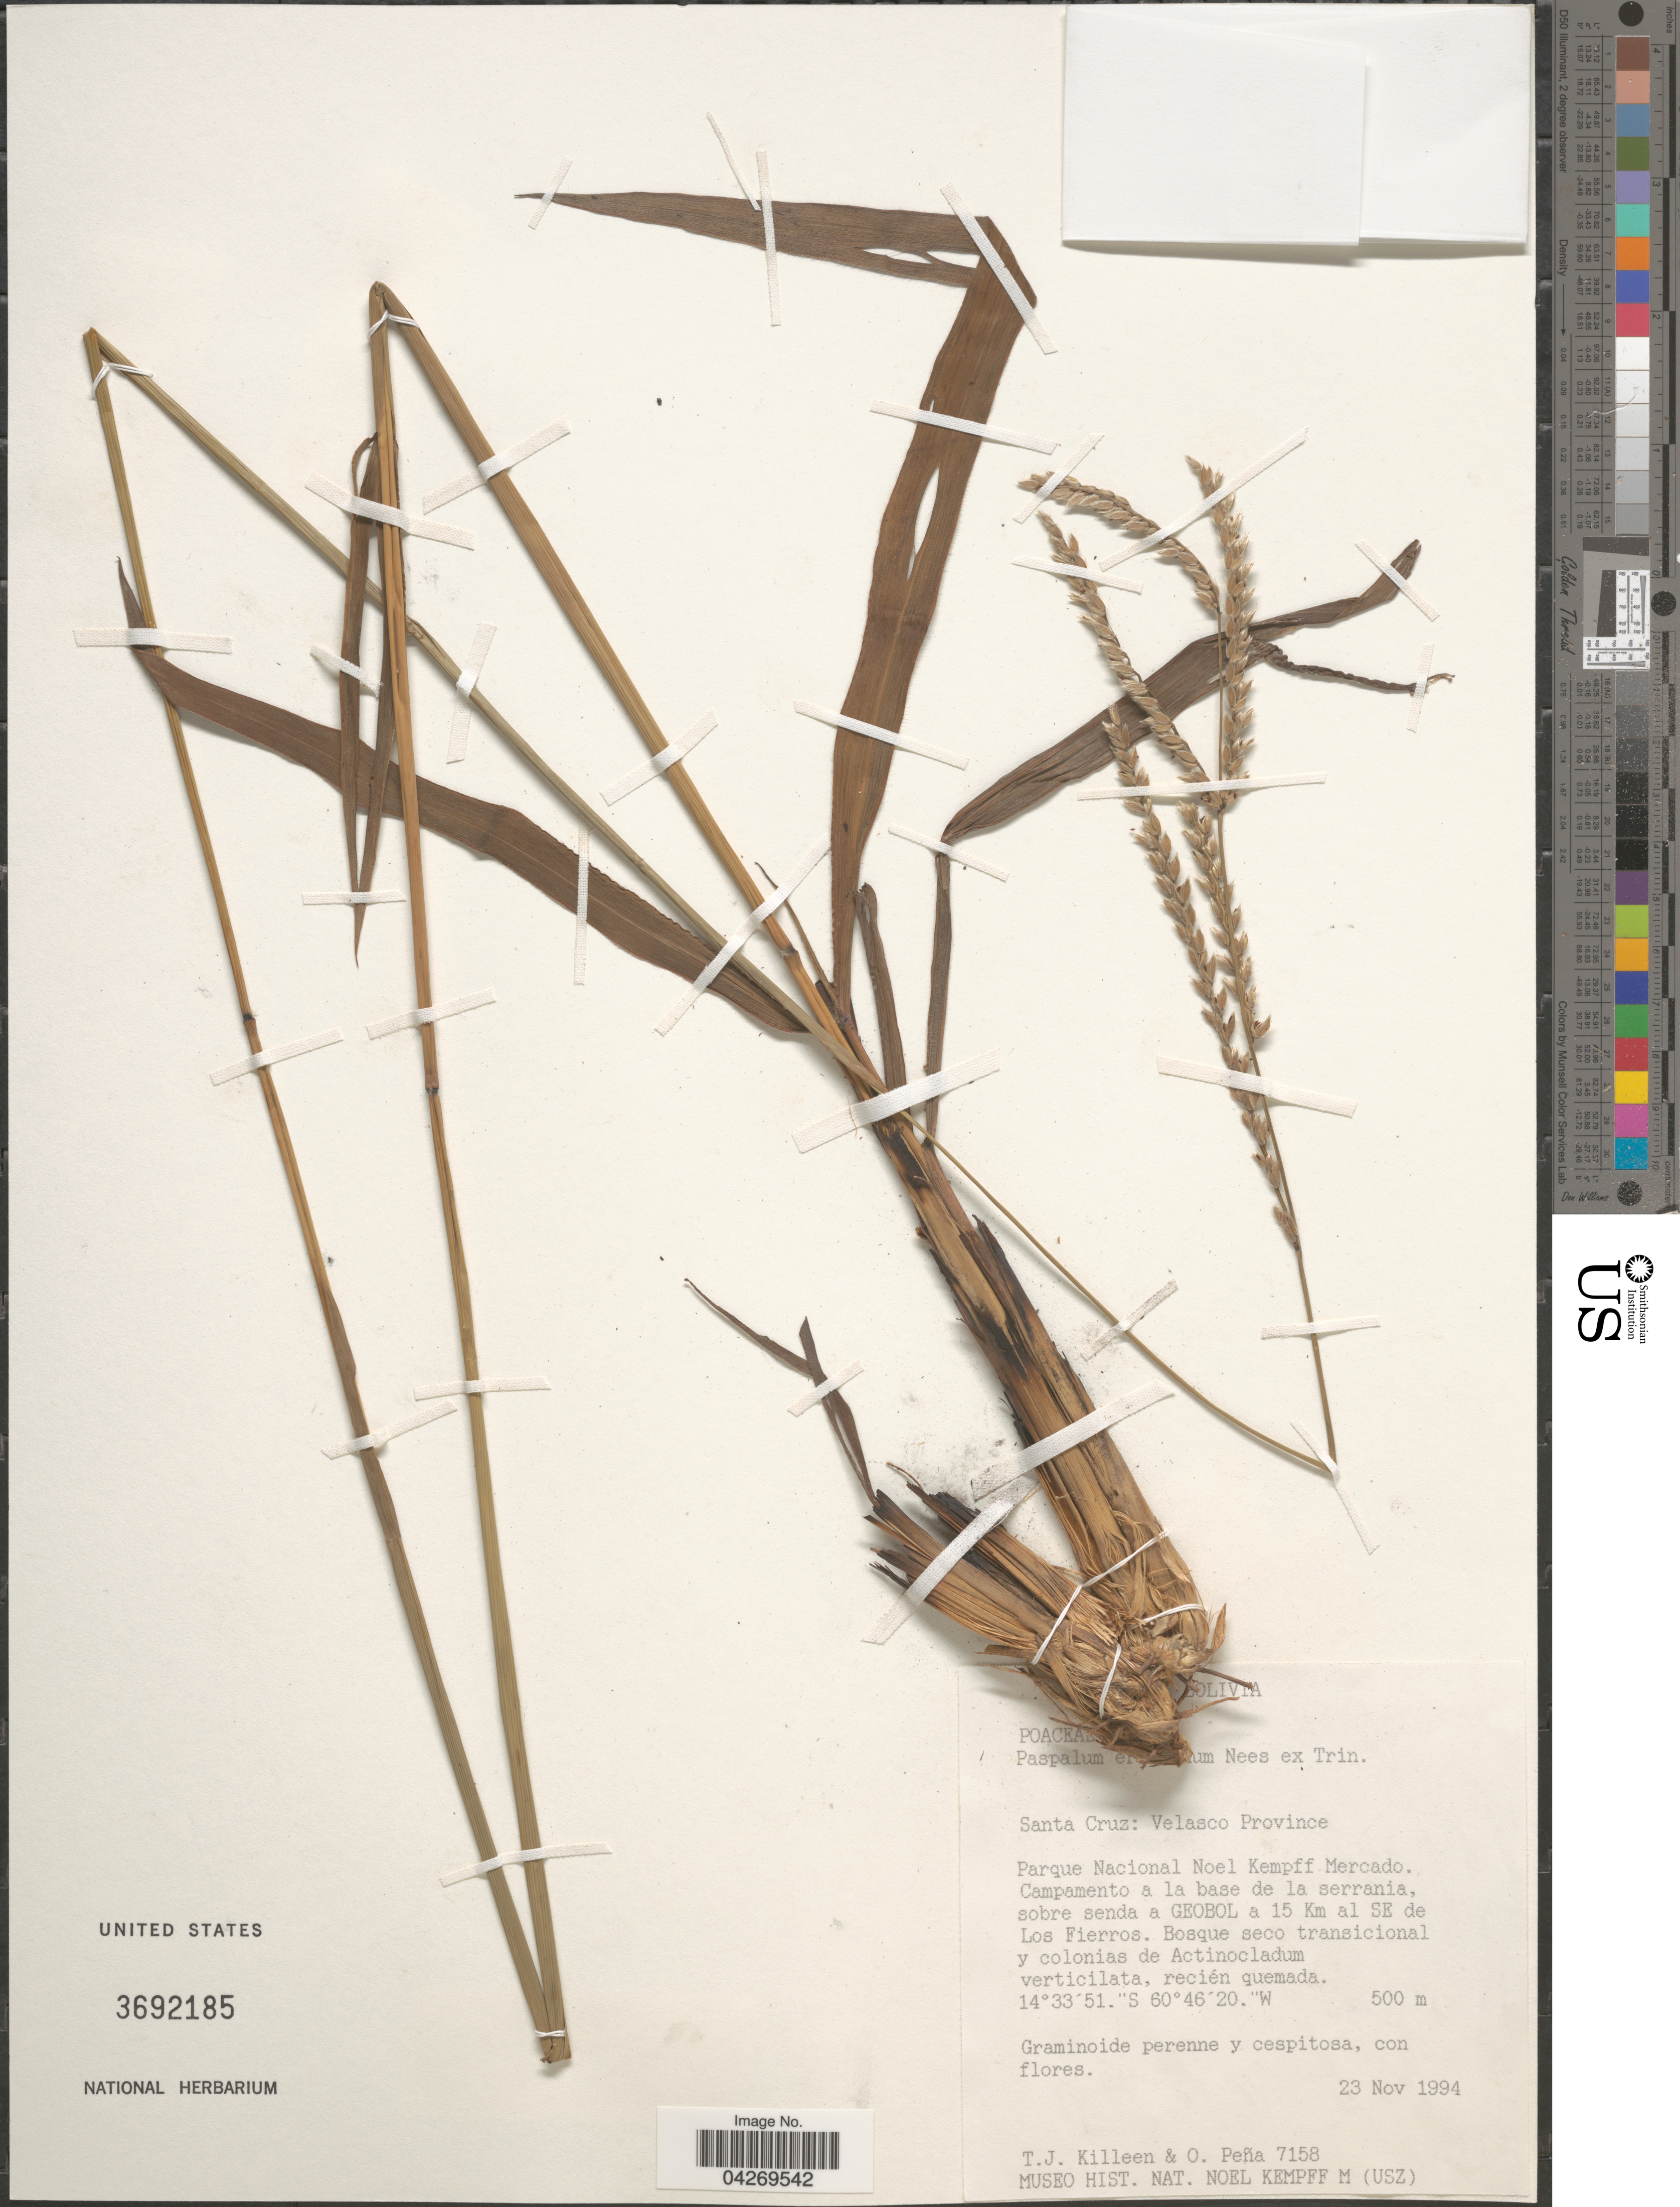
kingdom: Plantae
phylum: Tracheophyta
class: Liliopsida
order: Poales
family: Poaceae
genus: Paspalum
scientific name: Paspalum erianthum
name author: Nees ex Trin.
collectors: T. J. Killeen & O. Peña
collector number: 7158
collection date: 1994-11-23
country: Bolivia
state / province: Santa Cruz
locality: Velasco Province. Parque Nacional Noel Kempff Mercado. Campamento a la base de la serrania, sobre senda a Geobol a 15 Km al SE de Los Fierros.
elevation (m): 500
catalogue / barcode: US 3692185